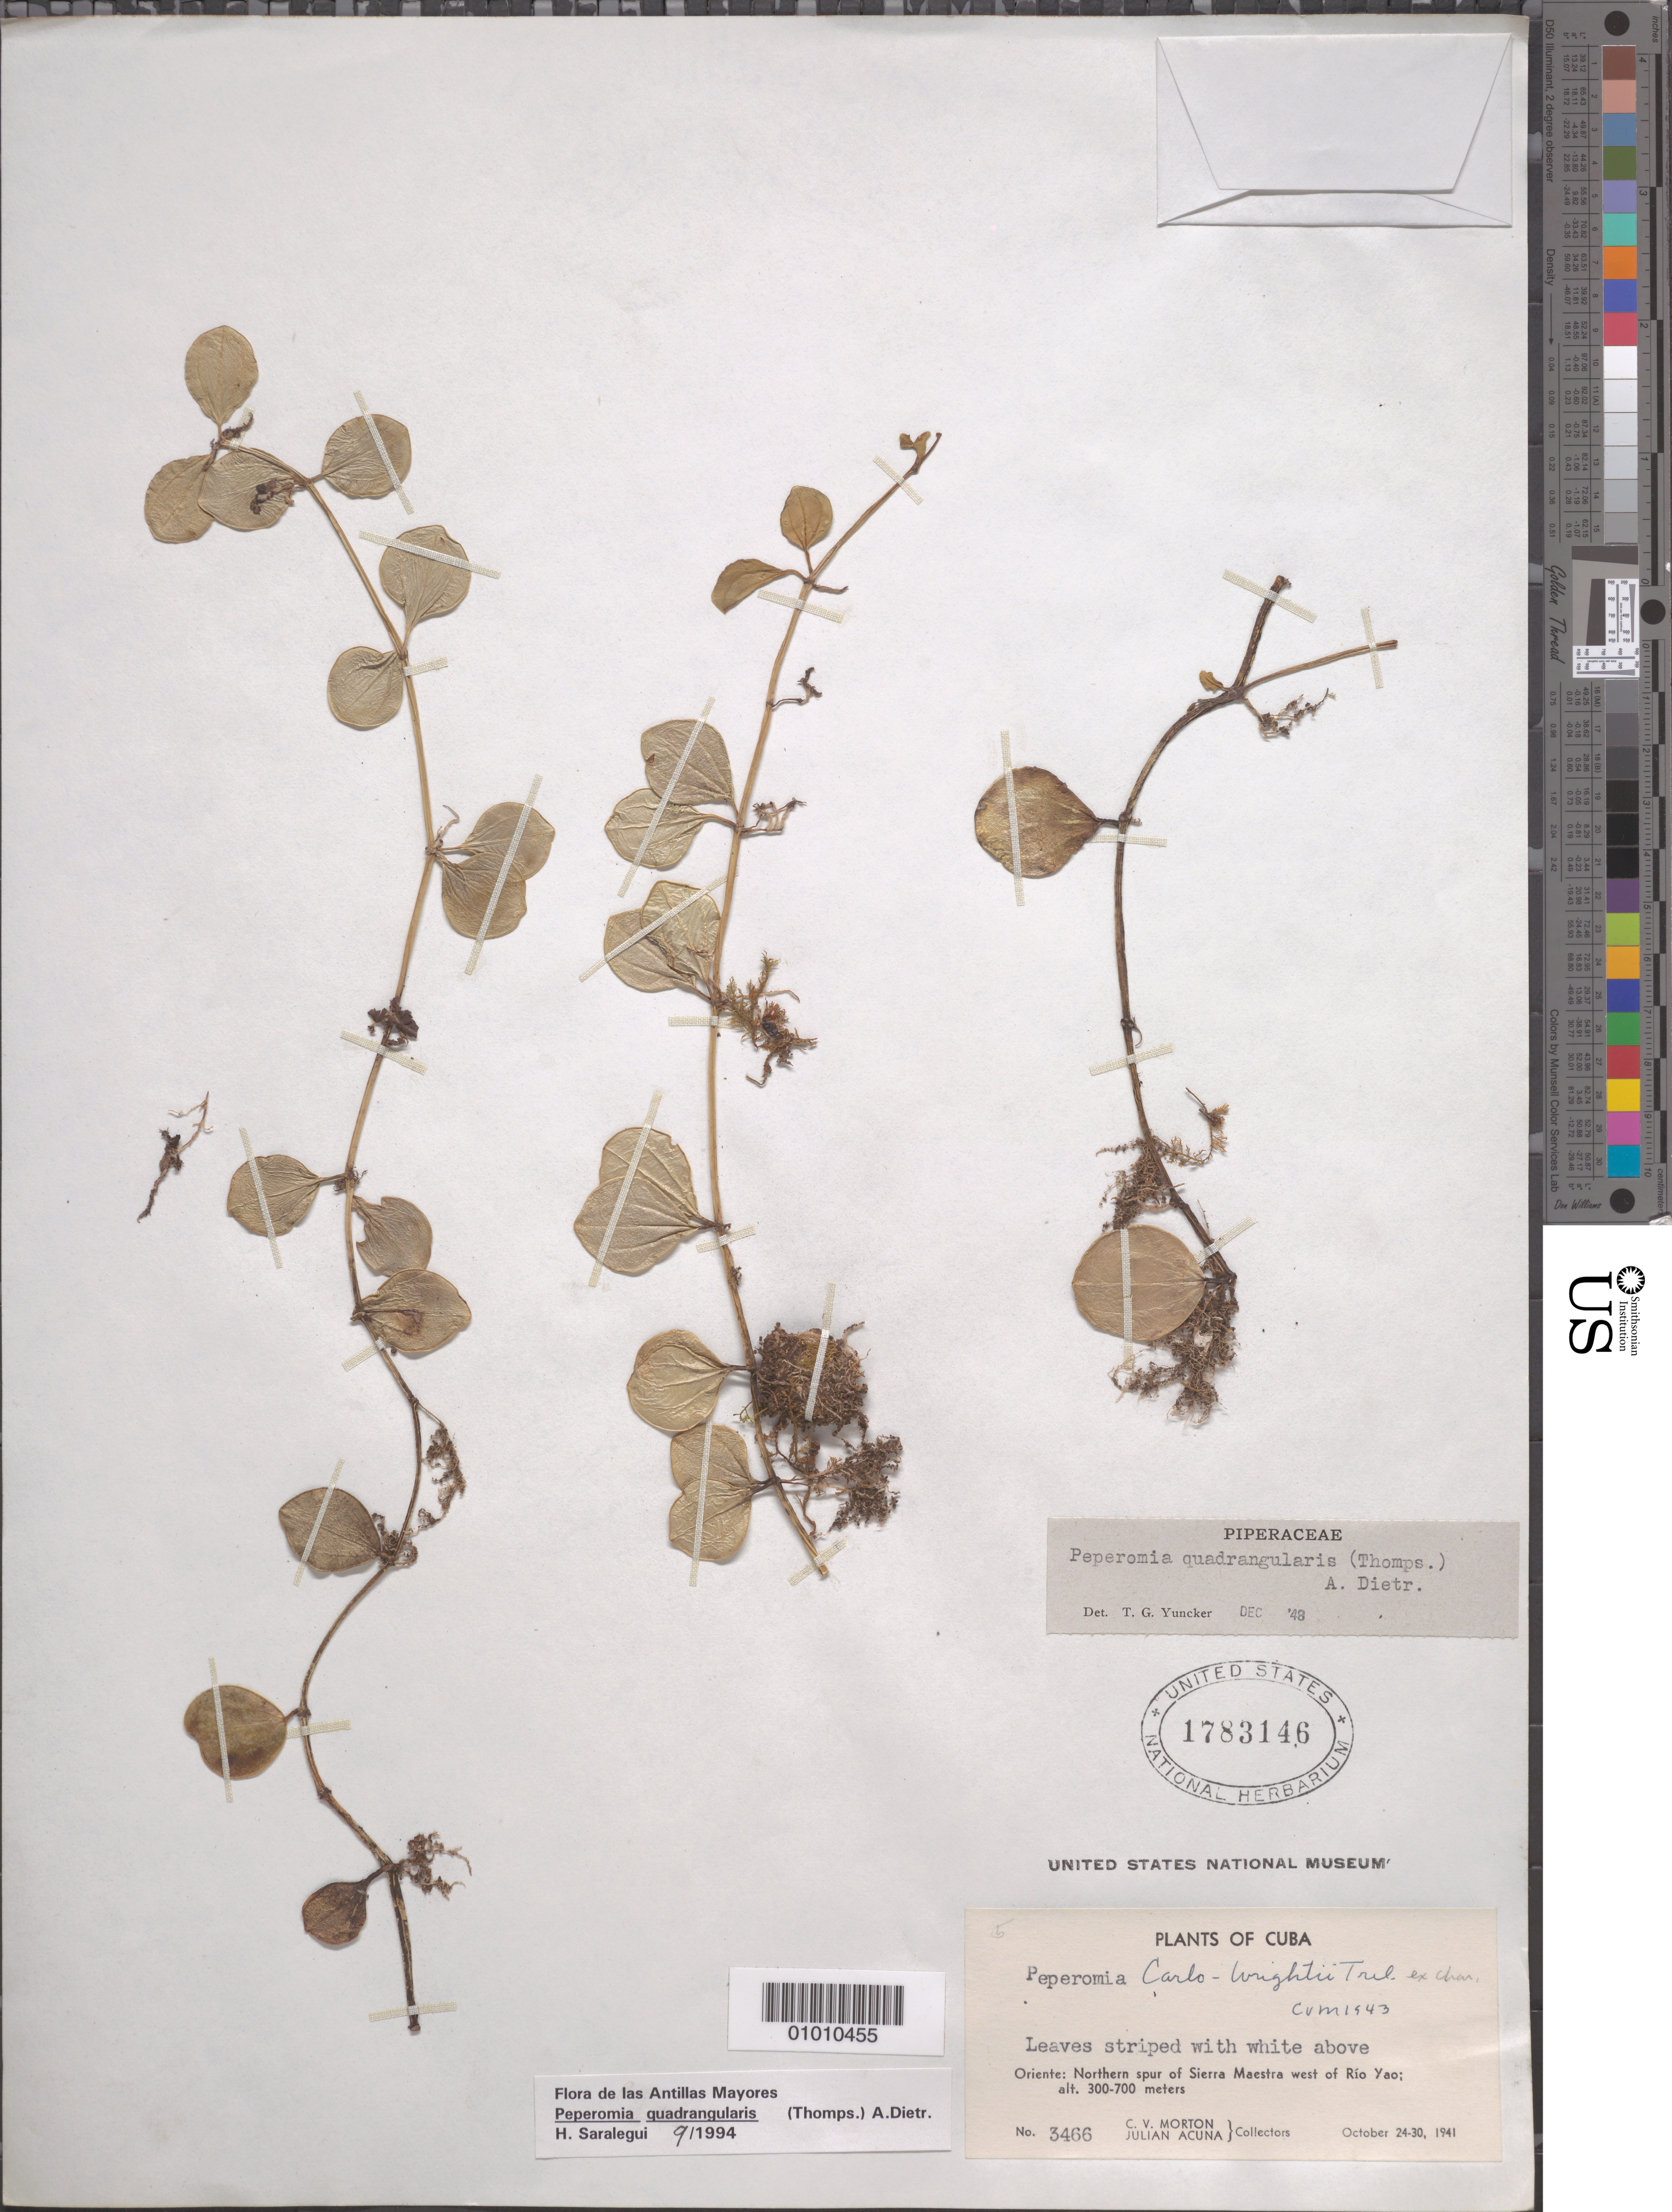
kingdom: Plantae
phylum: Tracheophyta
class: Magnoliopsida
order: Piperales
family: Piperaceae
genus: Peperomia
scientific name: Peperomia quadrangularis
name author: (J.V. Thomps.) A. Dietr.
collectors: C. V. Morton & J. Acuña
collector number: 3466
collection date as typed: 24 Oct 1941 to 30 Oct 1941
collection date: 1941-10-24/1941-10-30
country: Cuba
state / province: Oriente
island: Cuba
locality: Northern spur of Sierra Maestra W of Rio Yao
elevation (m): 300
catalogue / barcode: US 1783146